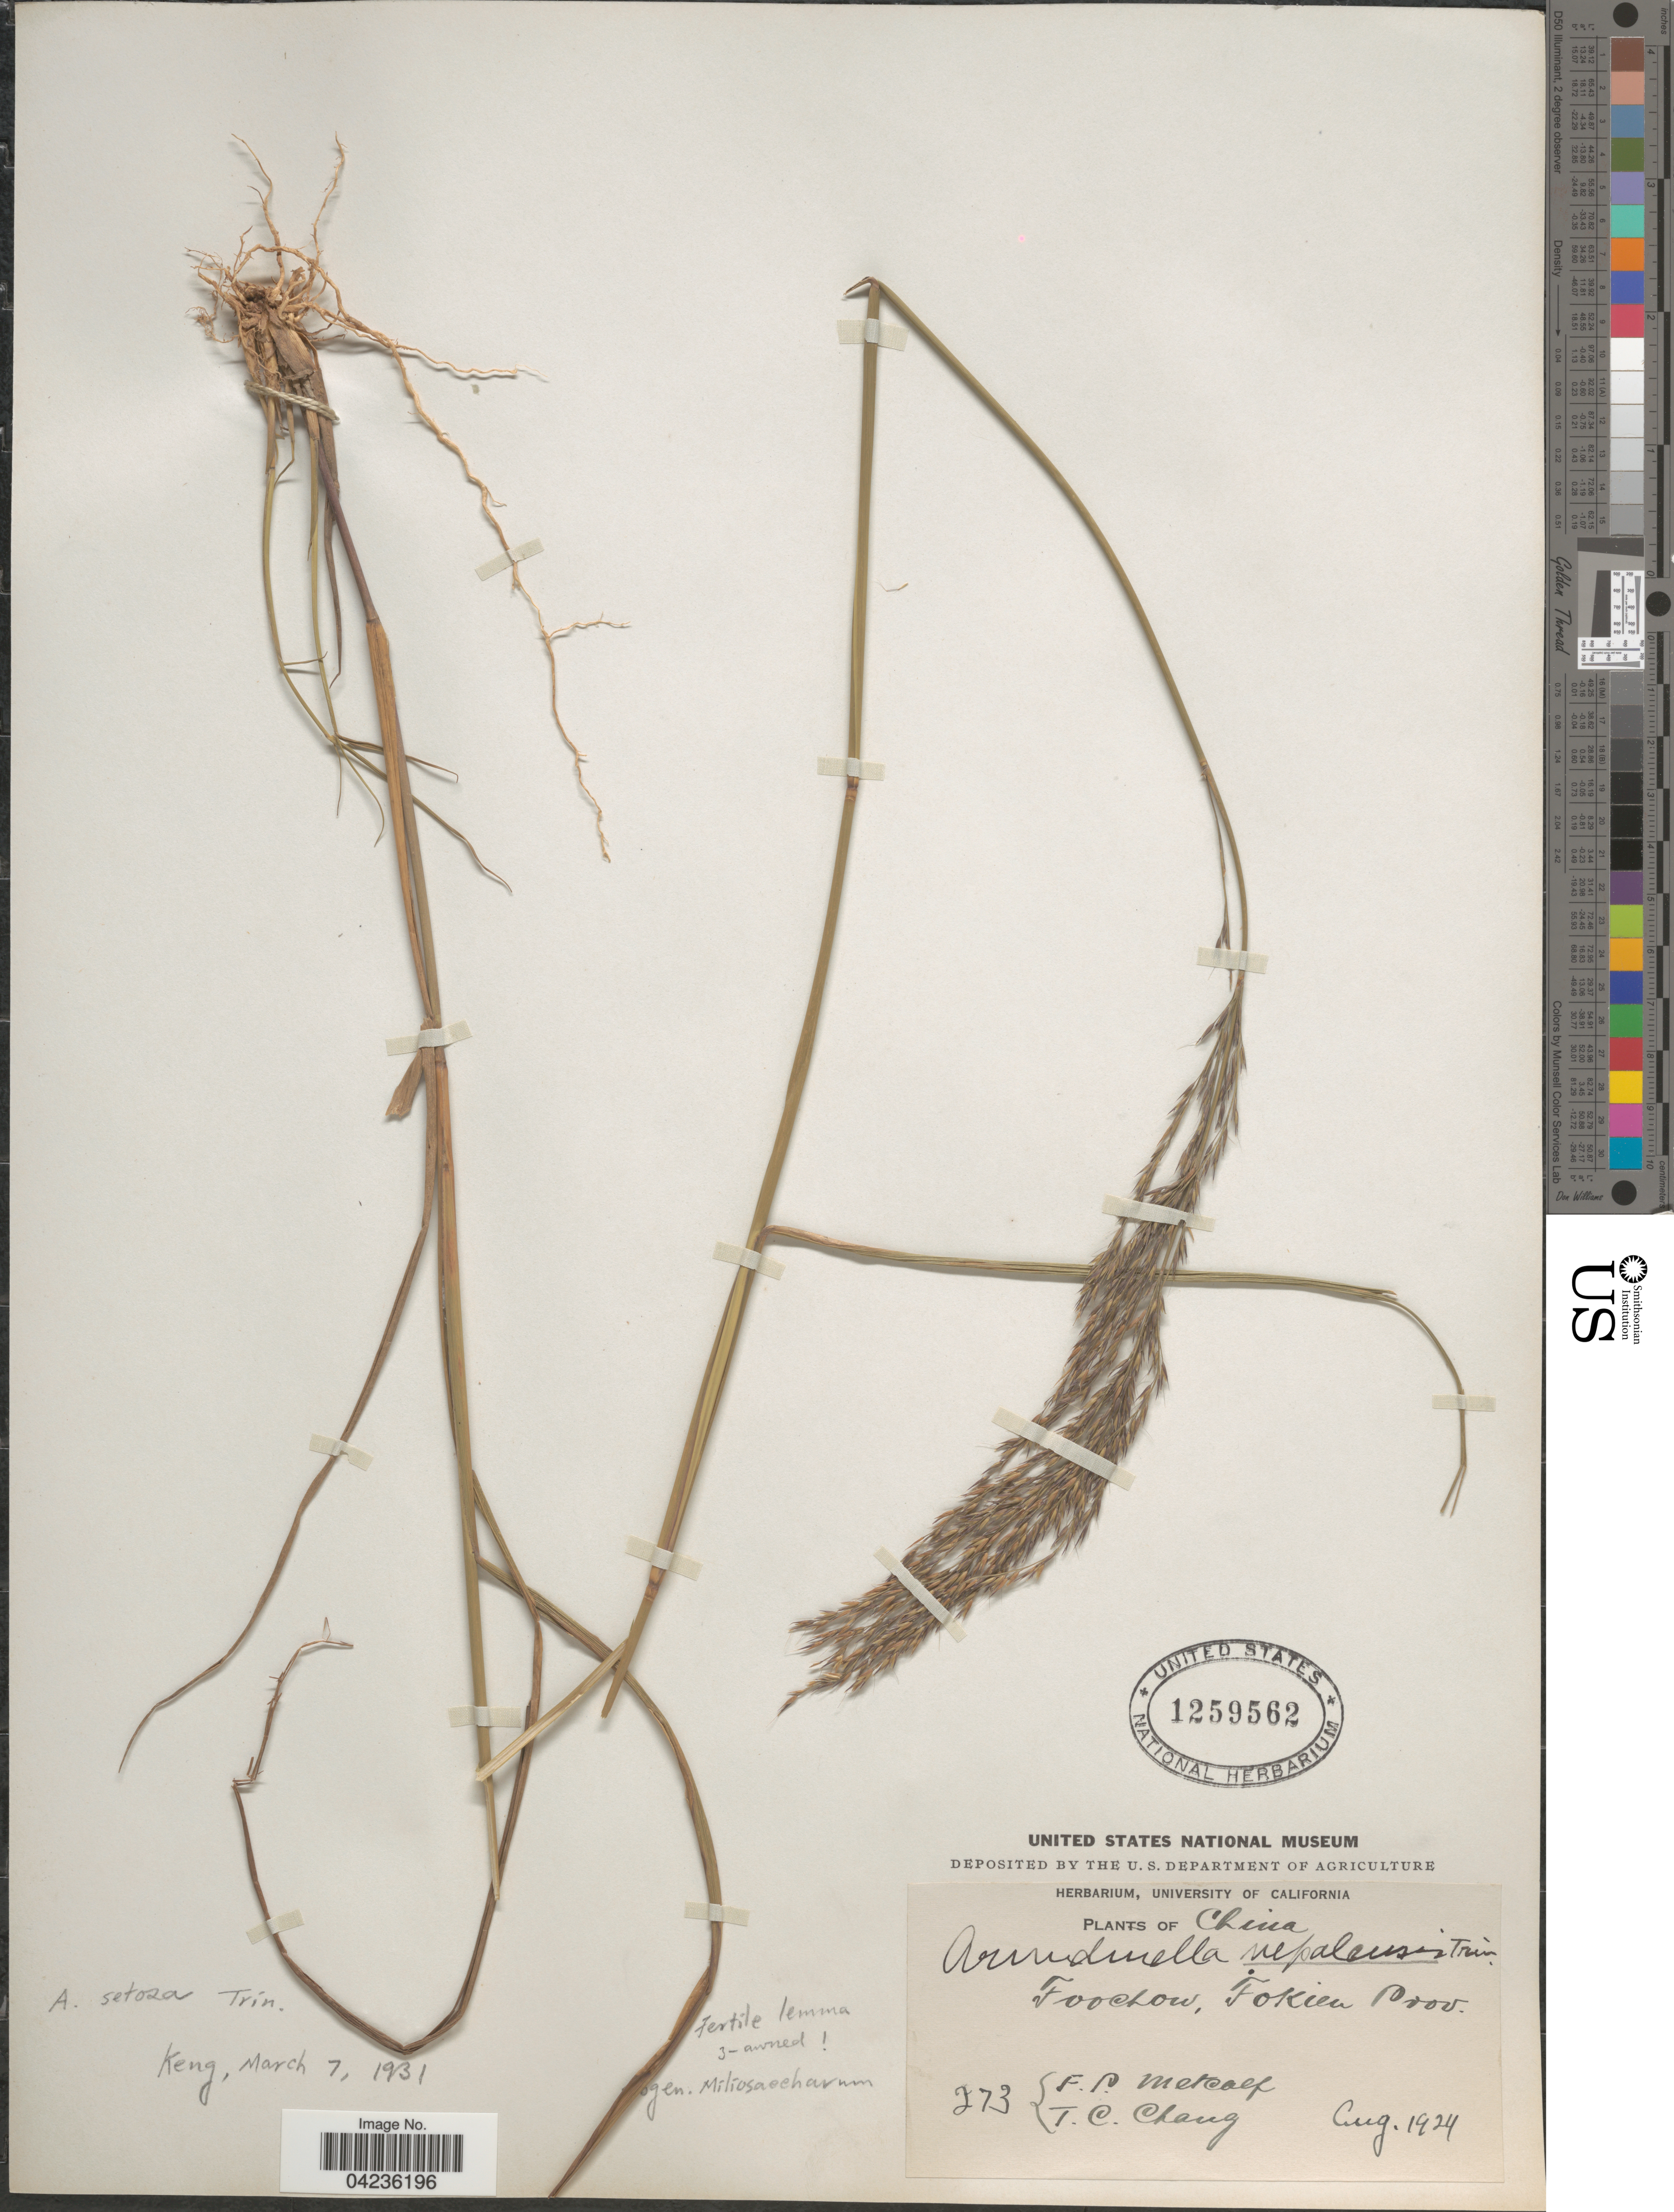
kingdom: Plantae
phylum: Tracheophyta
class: Liliopsida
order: Poales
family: Poaceae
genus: Arundinella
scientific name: Arundinella setosa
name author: Trin.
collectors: F. Metcalf & T. C. Chang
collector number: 273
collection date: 1924-08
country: China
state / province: Fujian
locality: Foochow, Fokien Prov.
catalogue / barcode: US 1259562